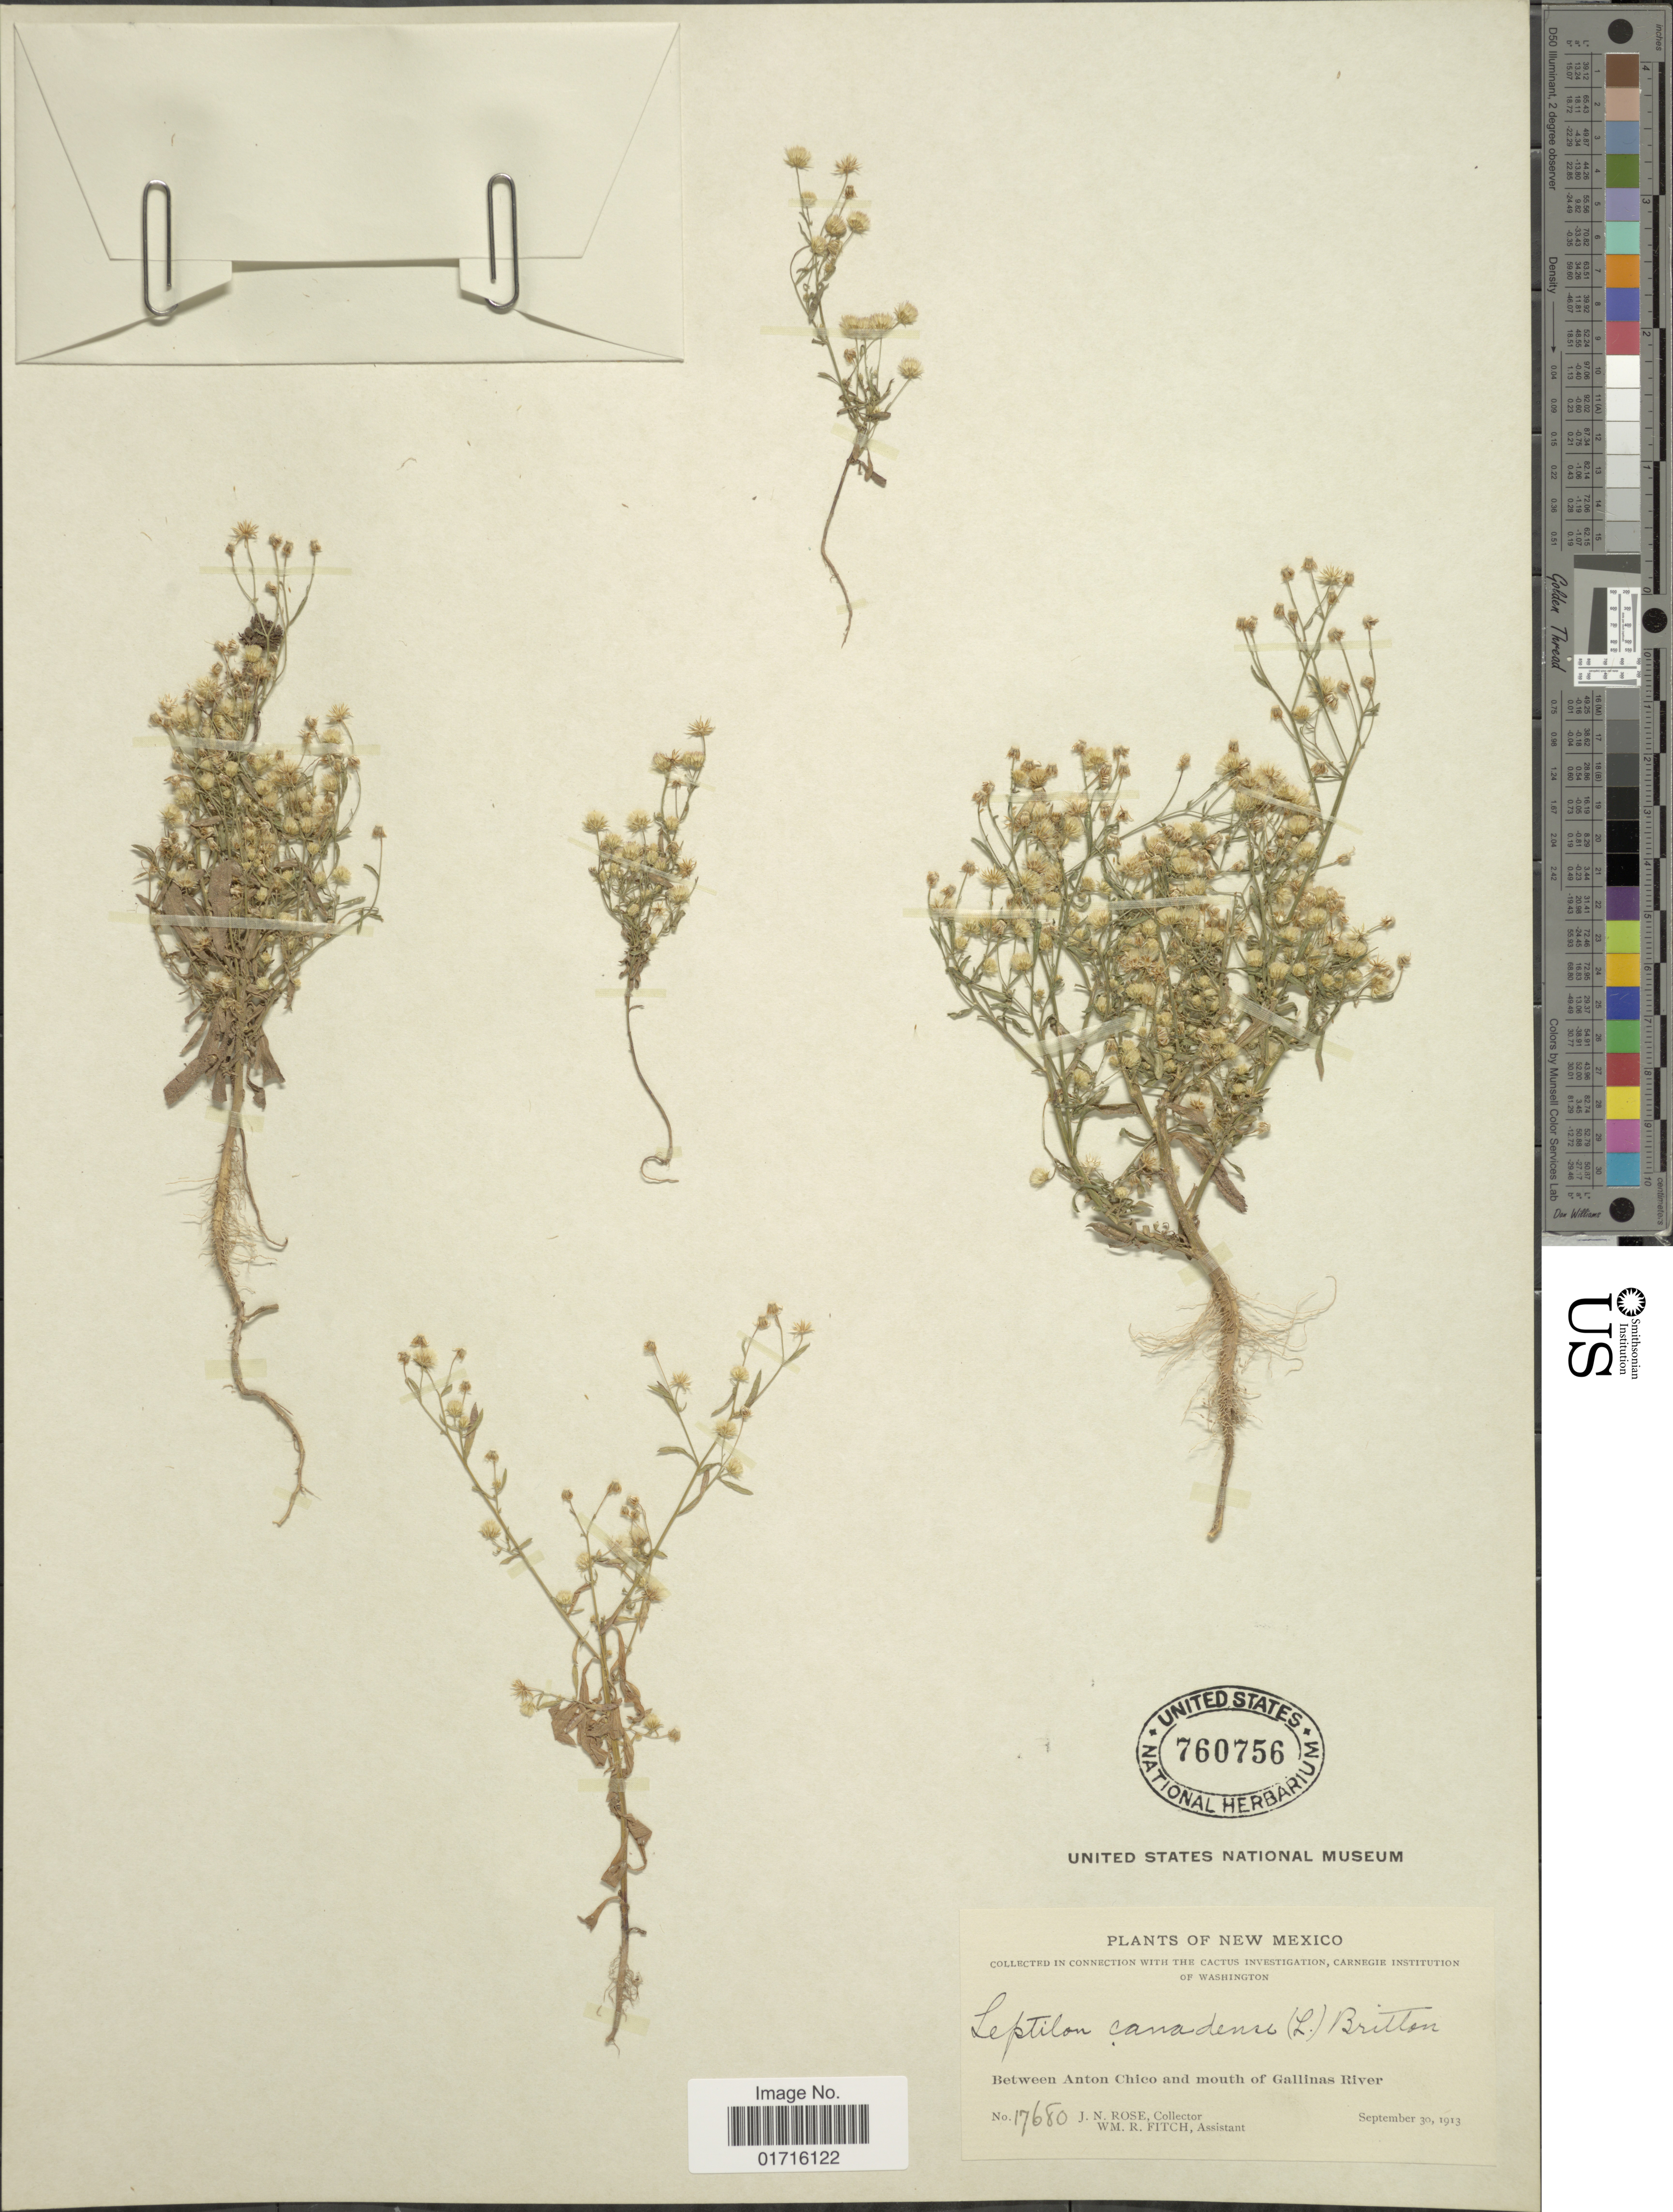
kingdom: Plantae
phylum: Tracheophyta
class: Magnoliopsida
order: Asterales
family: Asteraceae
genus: Conyza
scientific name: Conyza canadensis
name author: (L.) Cronq.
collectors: J. N. Rose & W. R. Fitch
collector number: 17680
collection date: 1913-09-30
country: United States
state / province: New Mexico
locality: Between Anton Chico and mouth of Gallinas River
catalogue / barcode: US 760756